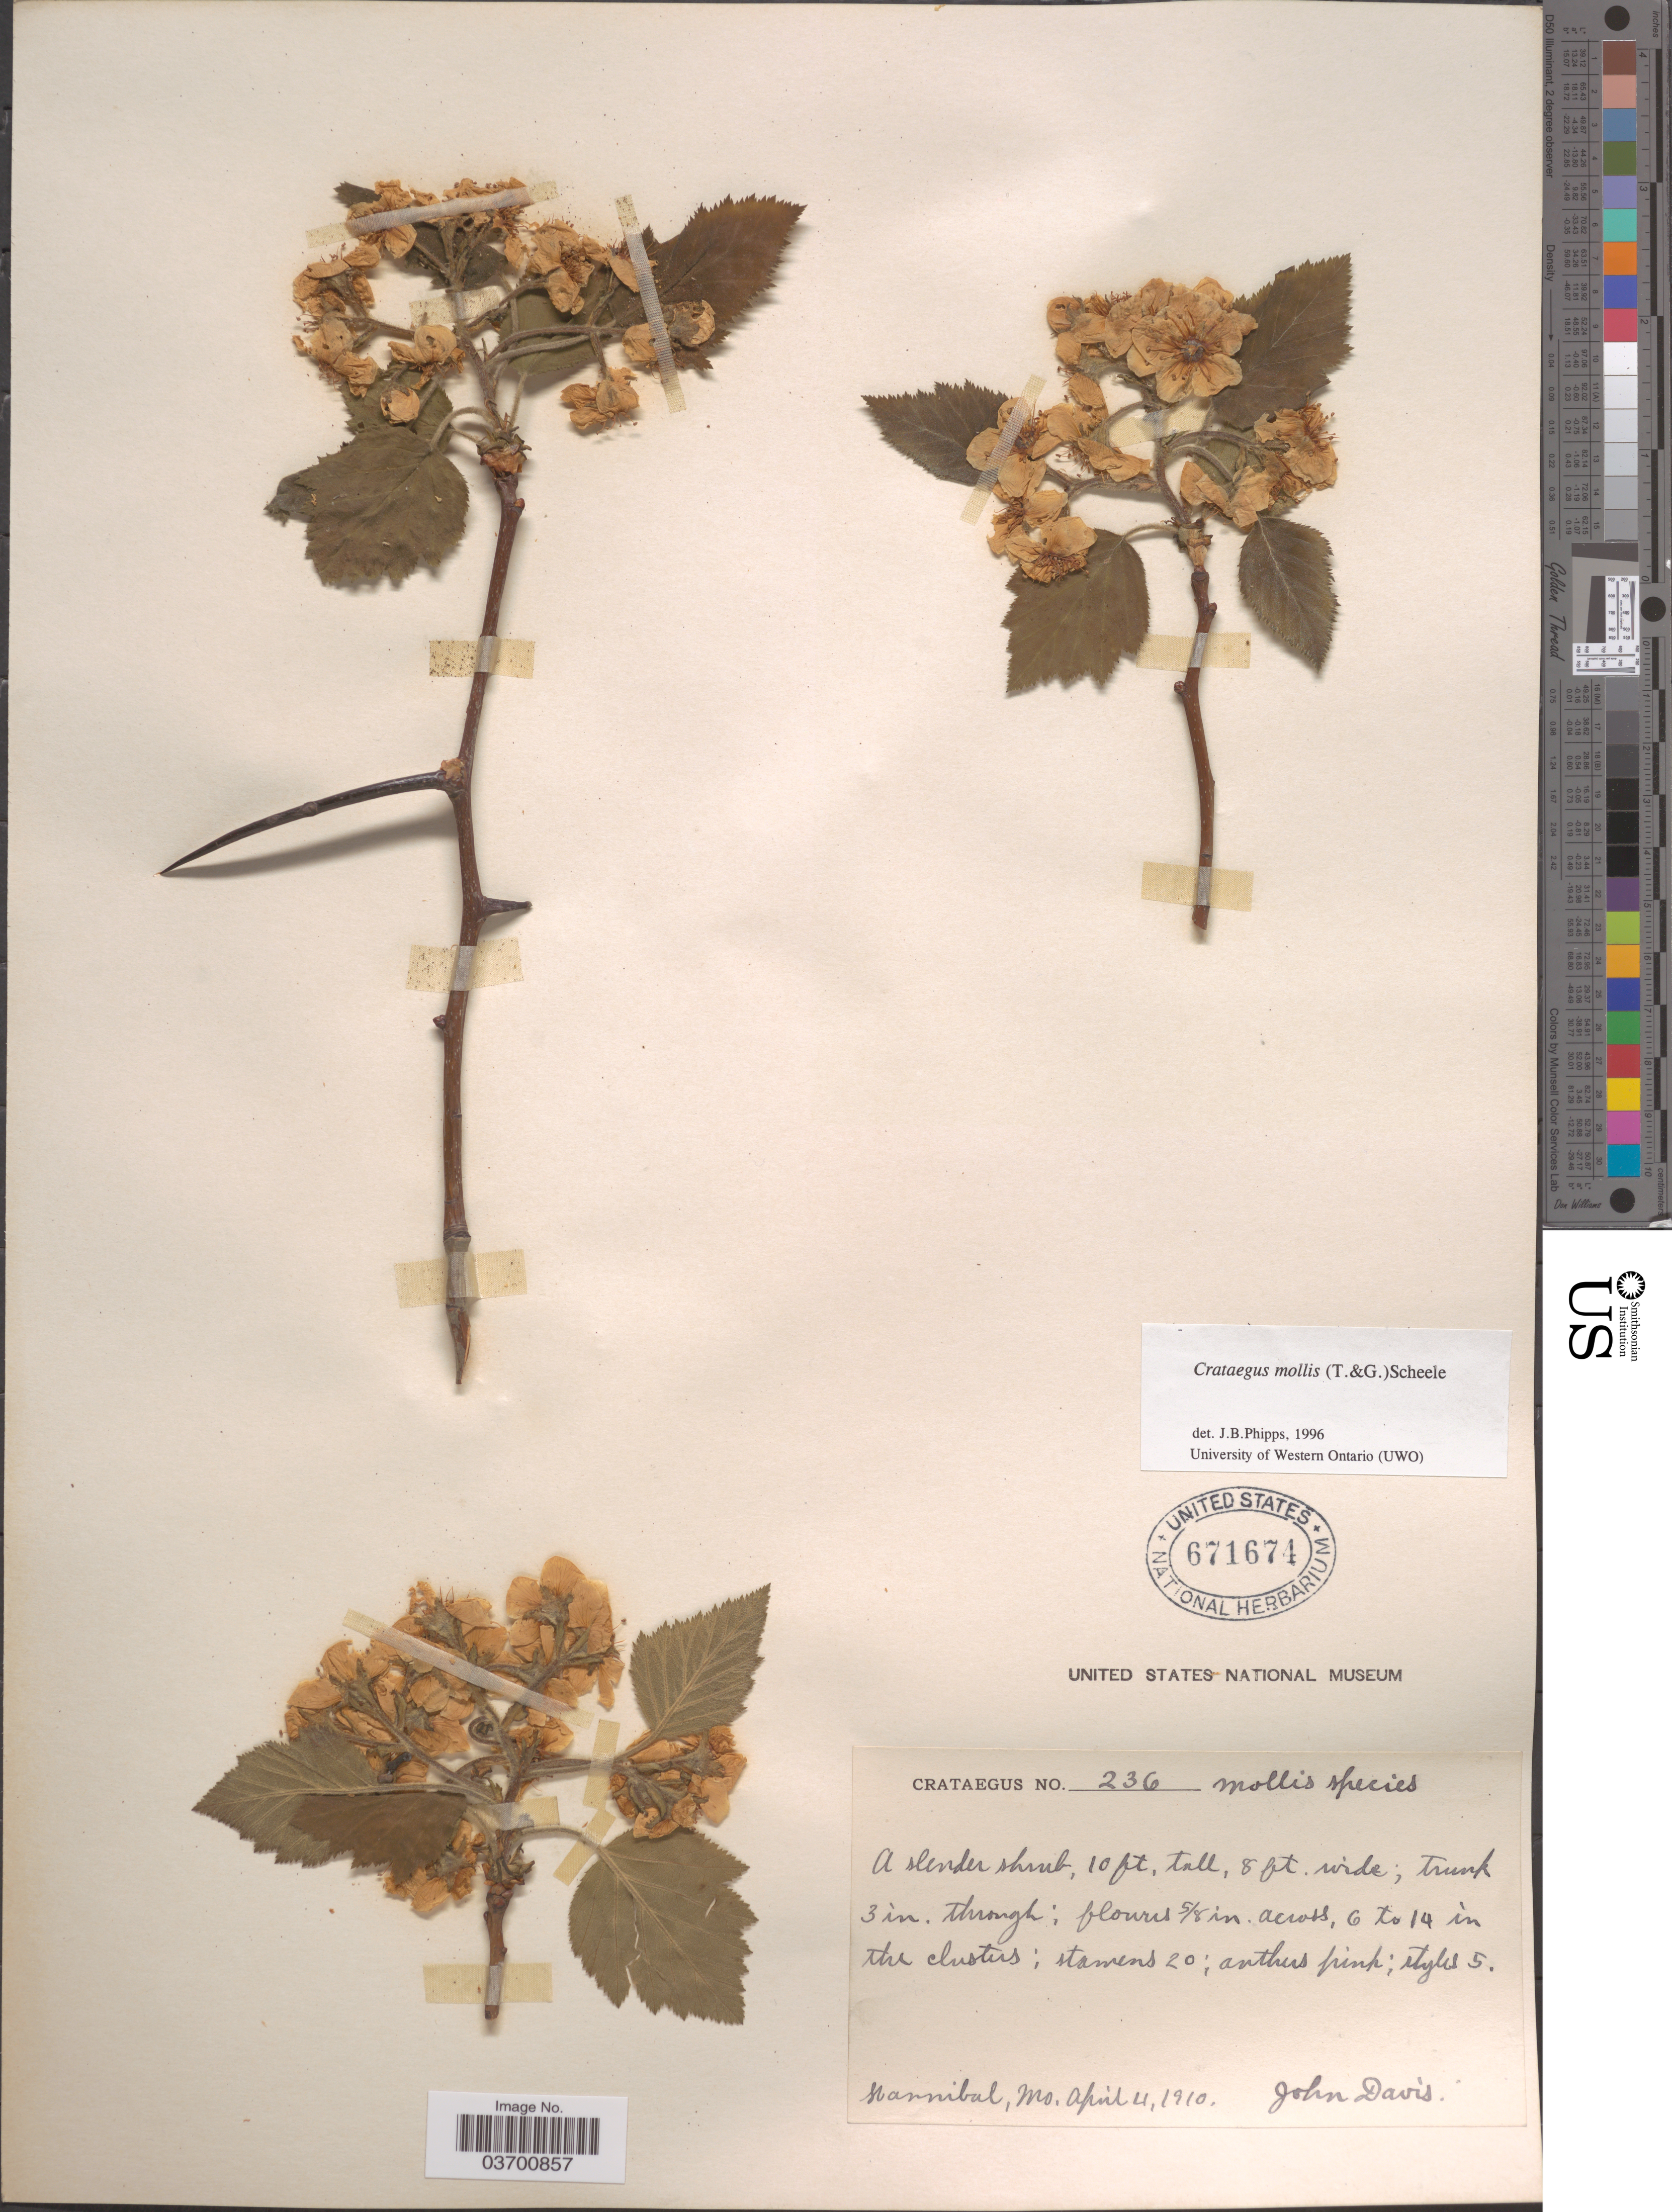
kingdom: Plantae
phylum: Tracheophyta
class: Magnoliopsida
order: Rosales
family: Rosaceae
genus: Crataegus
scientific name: Crataegus mollis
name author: (Torr. & A. Gray) Scheele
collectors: J. Davis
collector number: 236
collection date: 1910-04-04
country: United States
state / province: Missouri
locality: Hannibal.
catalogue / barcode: US 671674